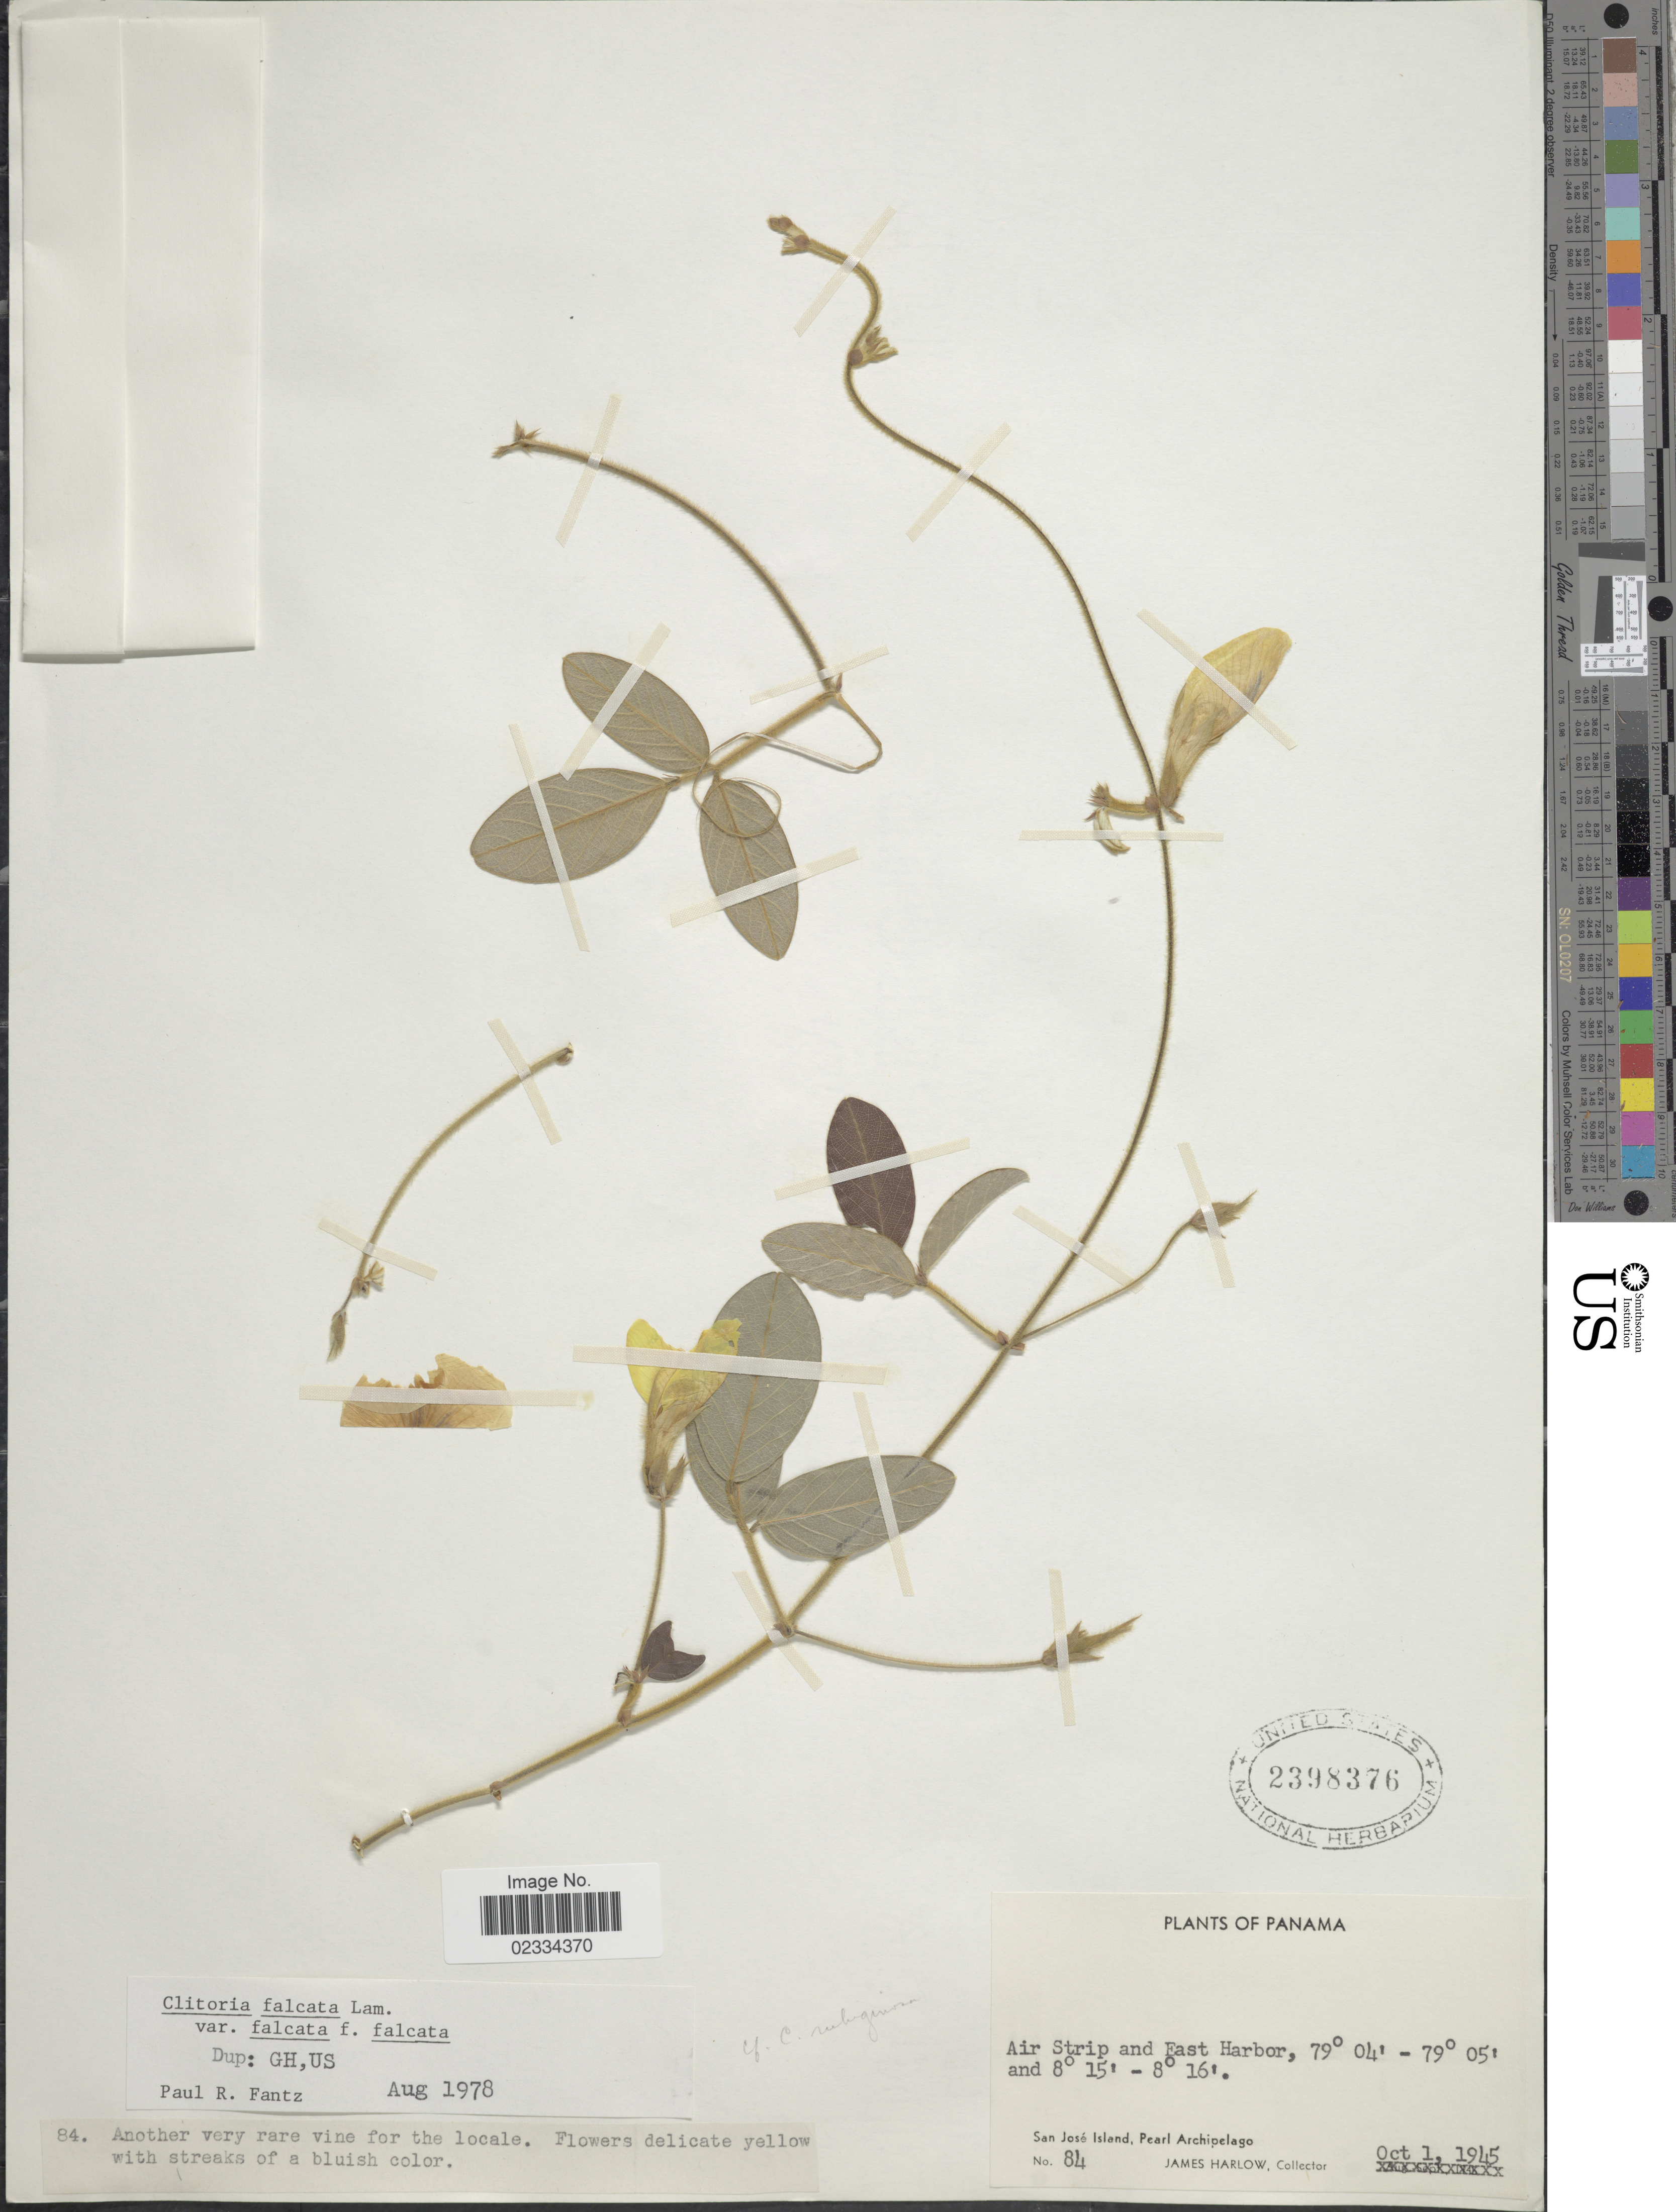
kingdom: Plantae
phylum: Tracheophyta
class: Magnoliopsida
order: Fabales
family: Fabaceae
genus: Clitoria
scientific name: Clitoria falcata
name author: Lam.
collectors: J. Harlow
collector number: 84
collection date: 1945-10-01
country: Panama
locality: San José, Pearl Archipelago. Air Strip and East Harbor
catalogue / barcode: US 2398376